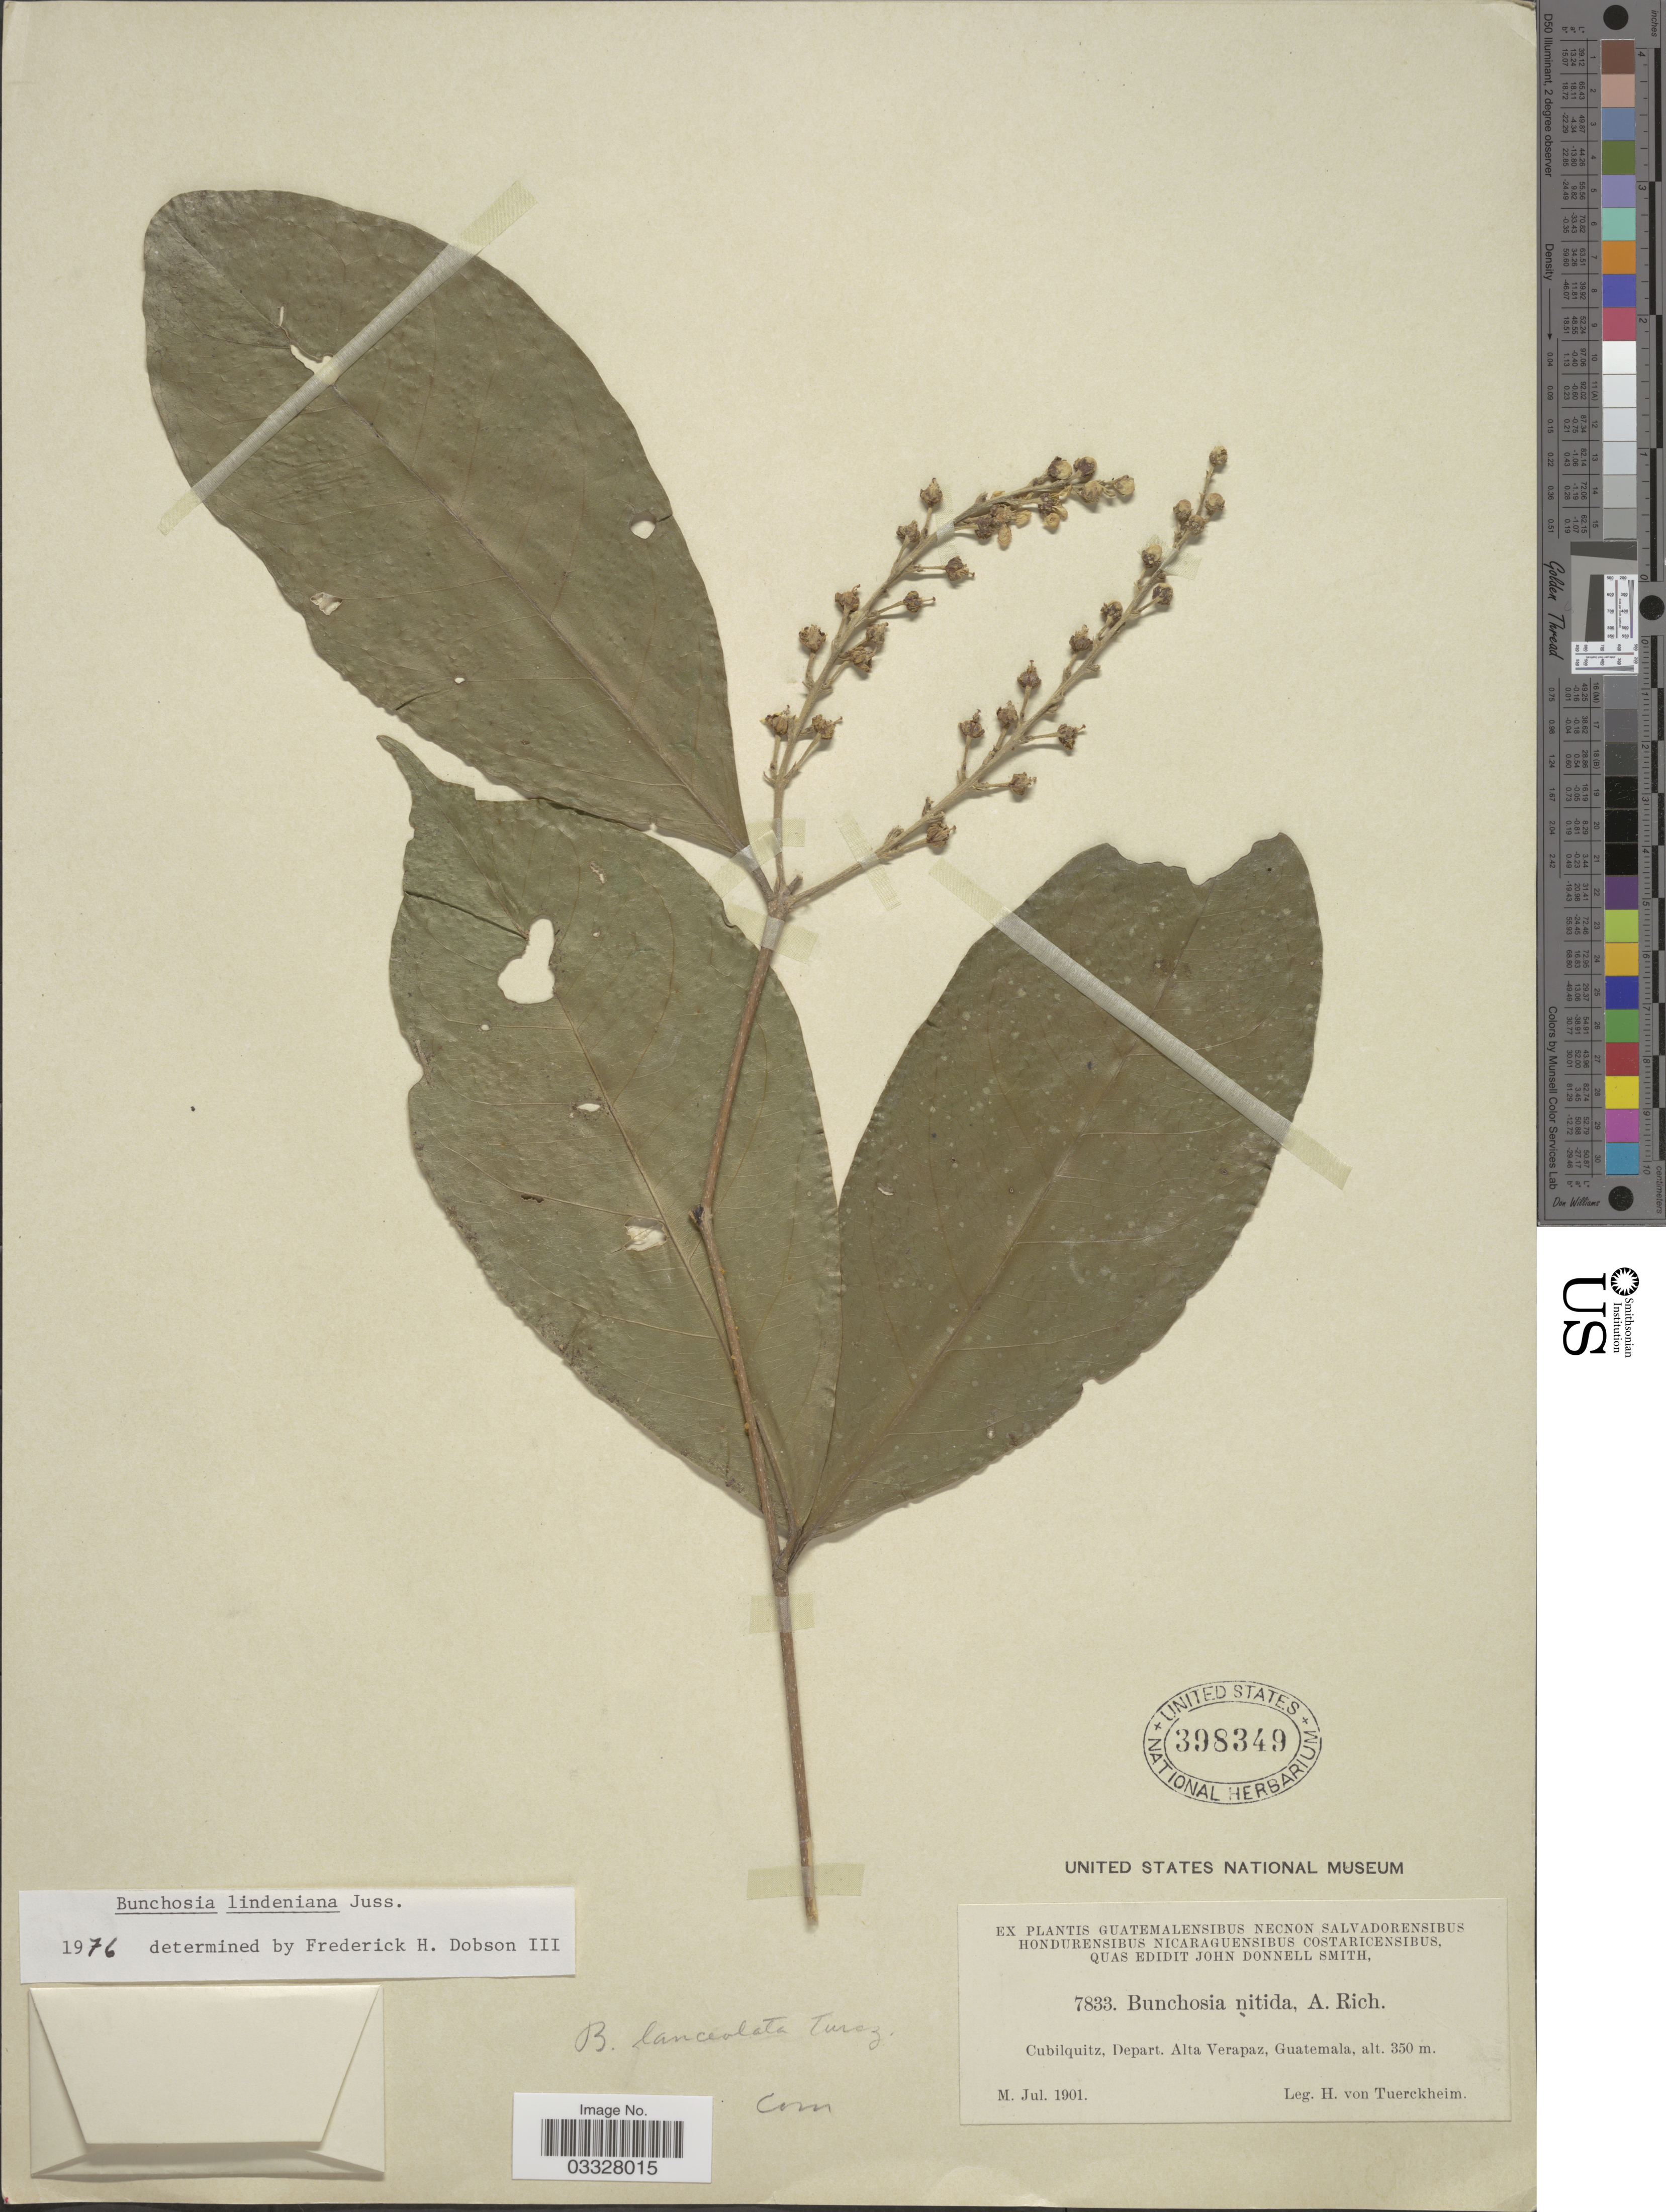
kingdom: Plantae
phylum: Tracheophyta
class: Magnoliopsida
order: Malpighiales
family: Malpighiaceae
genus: Bunchosia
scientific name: Bunchosia lindeniana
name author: A. Juss.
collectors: H. von Tuerckheim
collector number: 7833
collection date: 1901-07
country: Guatemala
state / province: Alta Verapaz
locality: Cubilquitz, Depart. Alta Verapaz.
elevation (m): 350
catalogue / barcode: US 398349